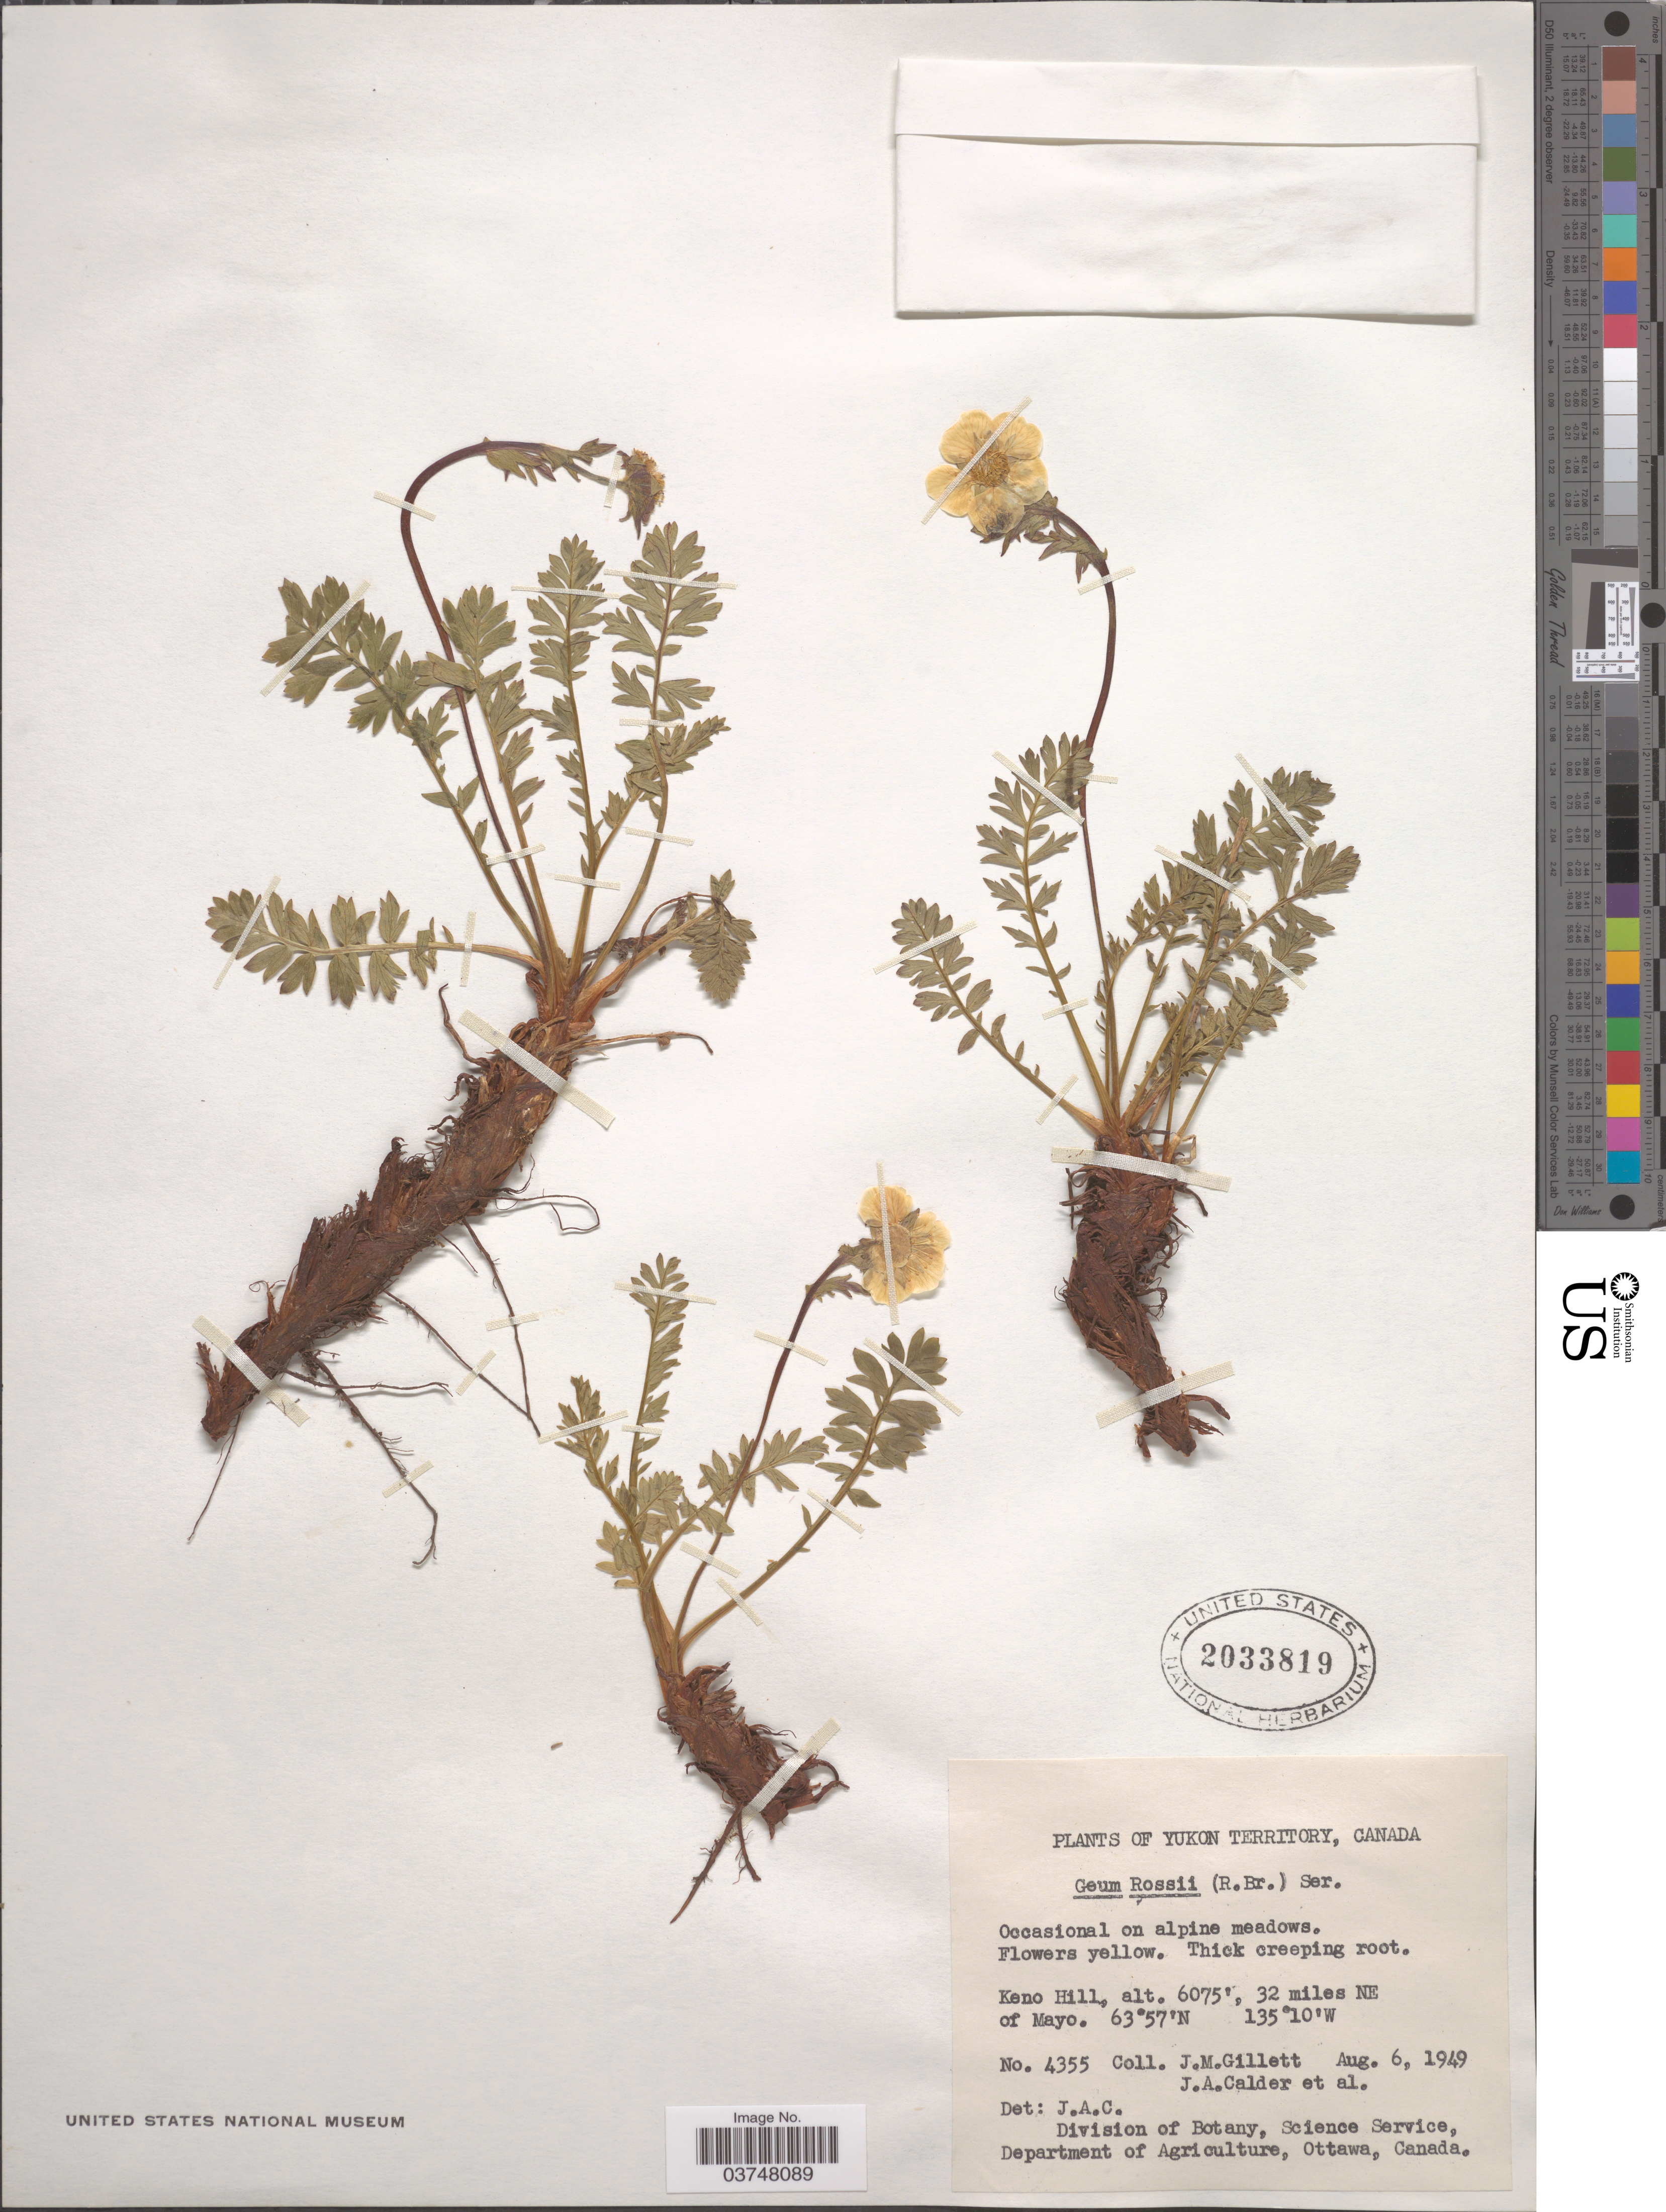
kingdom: Plantae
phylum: Tracheophyta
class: Magnoliopsida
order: Rosales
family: Rosaceae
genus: Acomastylis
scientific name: Acomastylis rossii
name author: (R. Br.) Greene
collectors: J. M. Gillett, J. A. Calder & et al.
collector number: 4355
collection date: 1949-08-06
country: Canada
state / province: Yukon Territory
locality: Keno Hill, 32 miles NE of Mayo.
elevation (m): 1852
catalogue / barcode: US 2033819